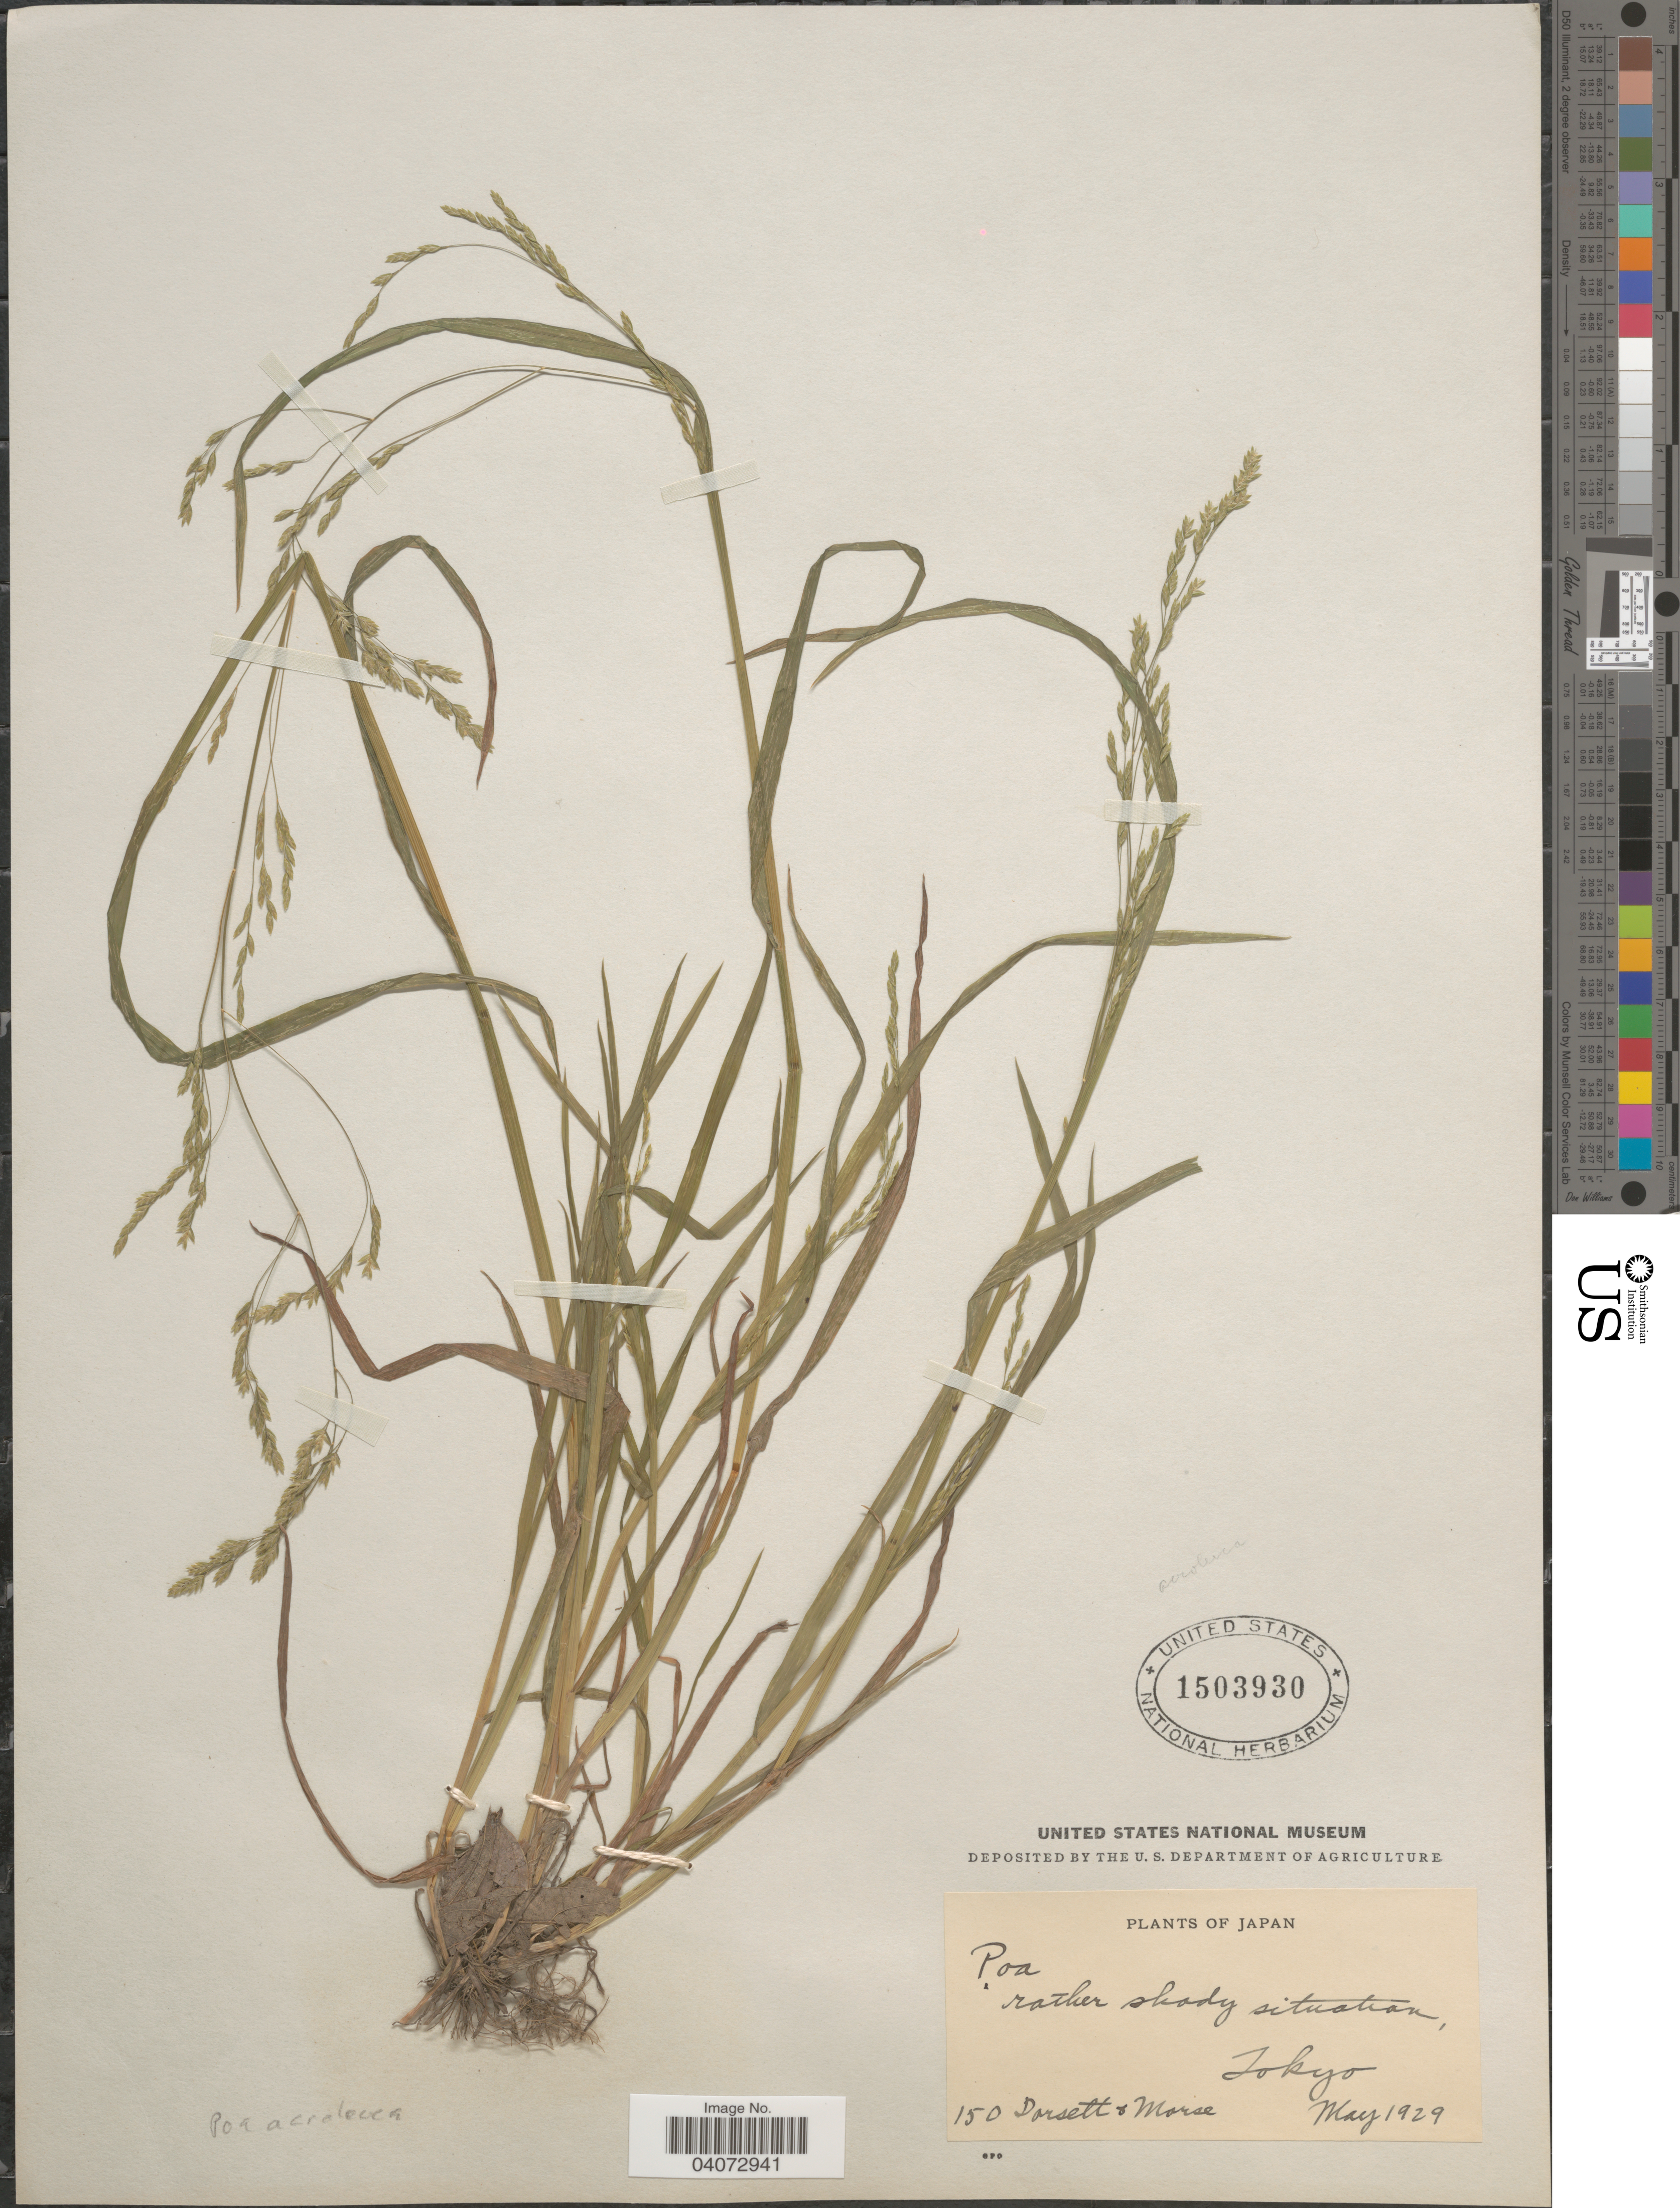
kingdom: Plantae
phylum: Tracheophyta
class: Liliopsida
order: Poales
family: Poaceae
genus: Poa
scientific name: Poa acroleuca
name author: Steud.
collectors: -- Dorsett & -. Morse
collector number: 150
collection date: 1929-05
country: Japan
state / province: Tokyo, Federal City of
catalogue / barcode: US 1503930